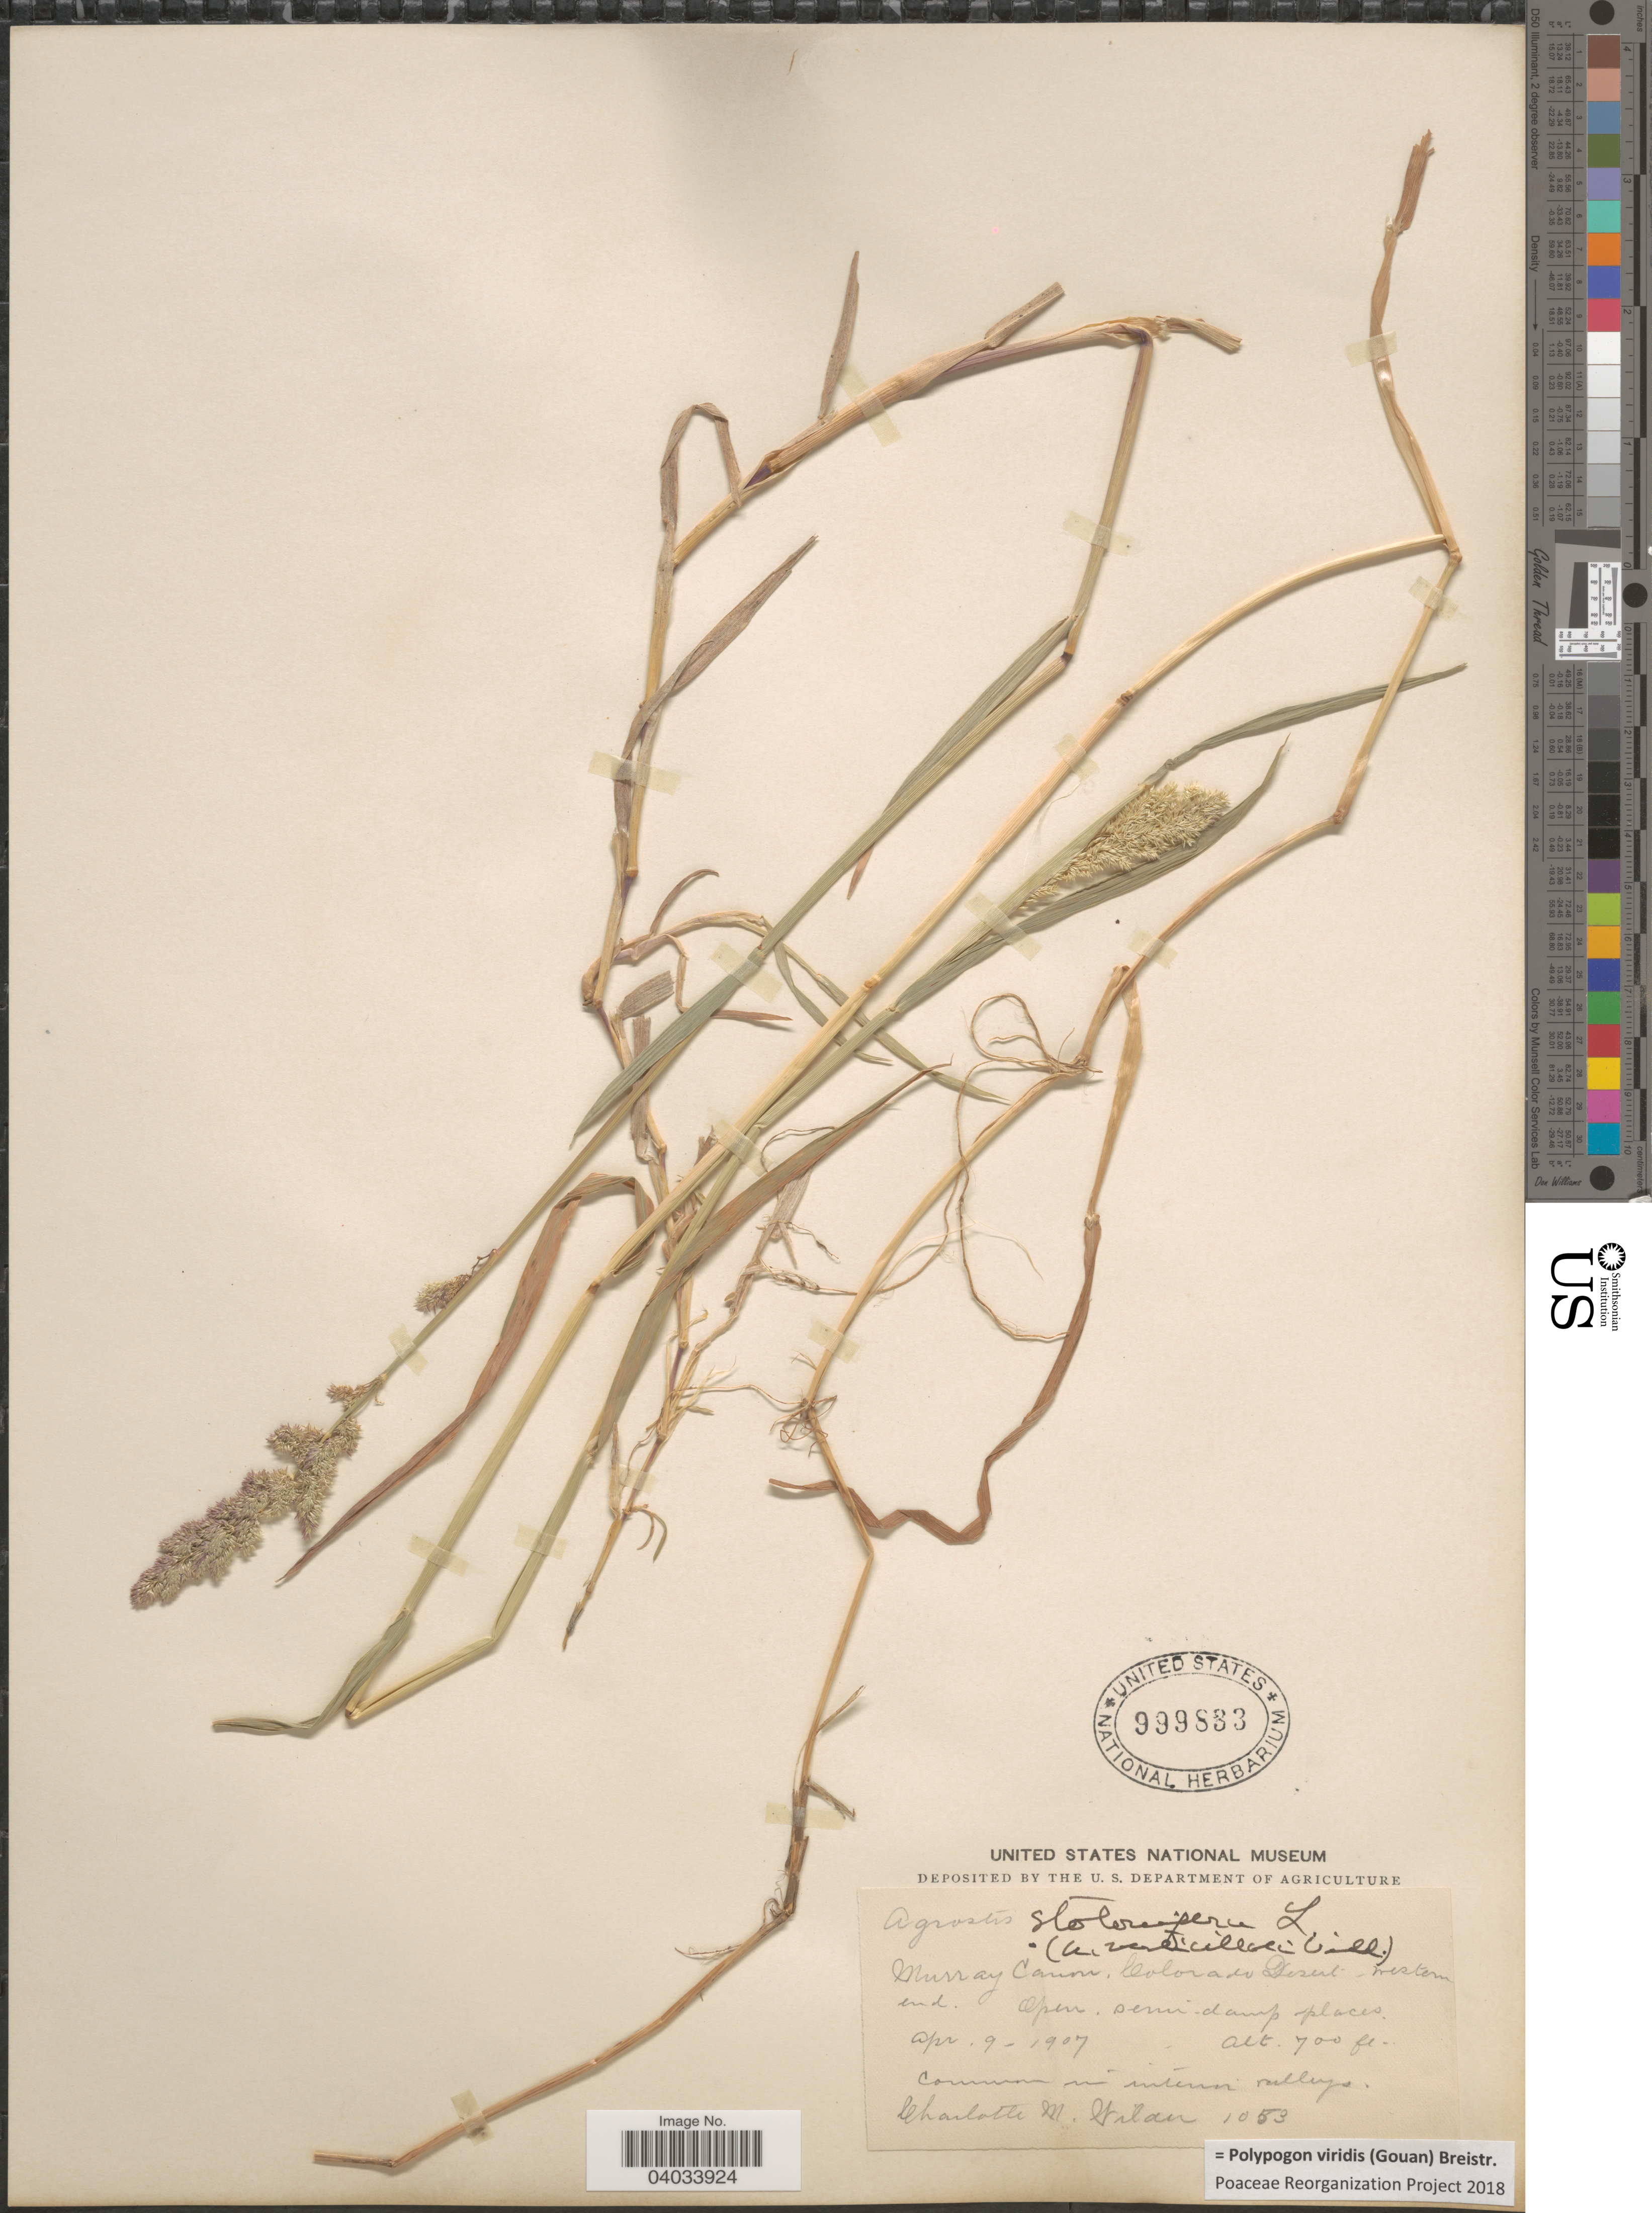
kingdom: Plantae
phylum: Tracheophyta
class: Liliopsida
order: Poales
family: Poaceae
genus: Polypogon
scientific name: Polypogon viridis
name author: (Gouan) Breistroffer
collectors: C. Wilder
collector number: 1053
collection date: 1907-04-09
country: United States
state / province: Colorado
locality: Murray Canon, Colorado Desert, western end.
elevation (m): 213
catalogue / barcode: US 999883